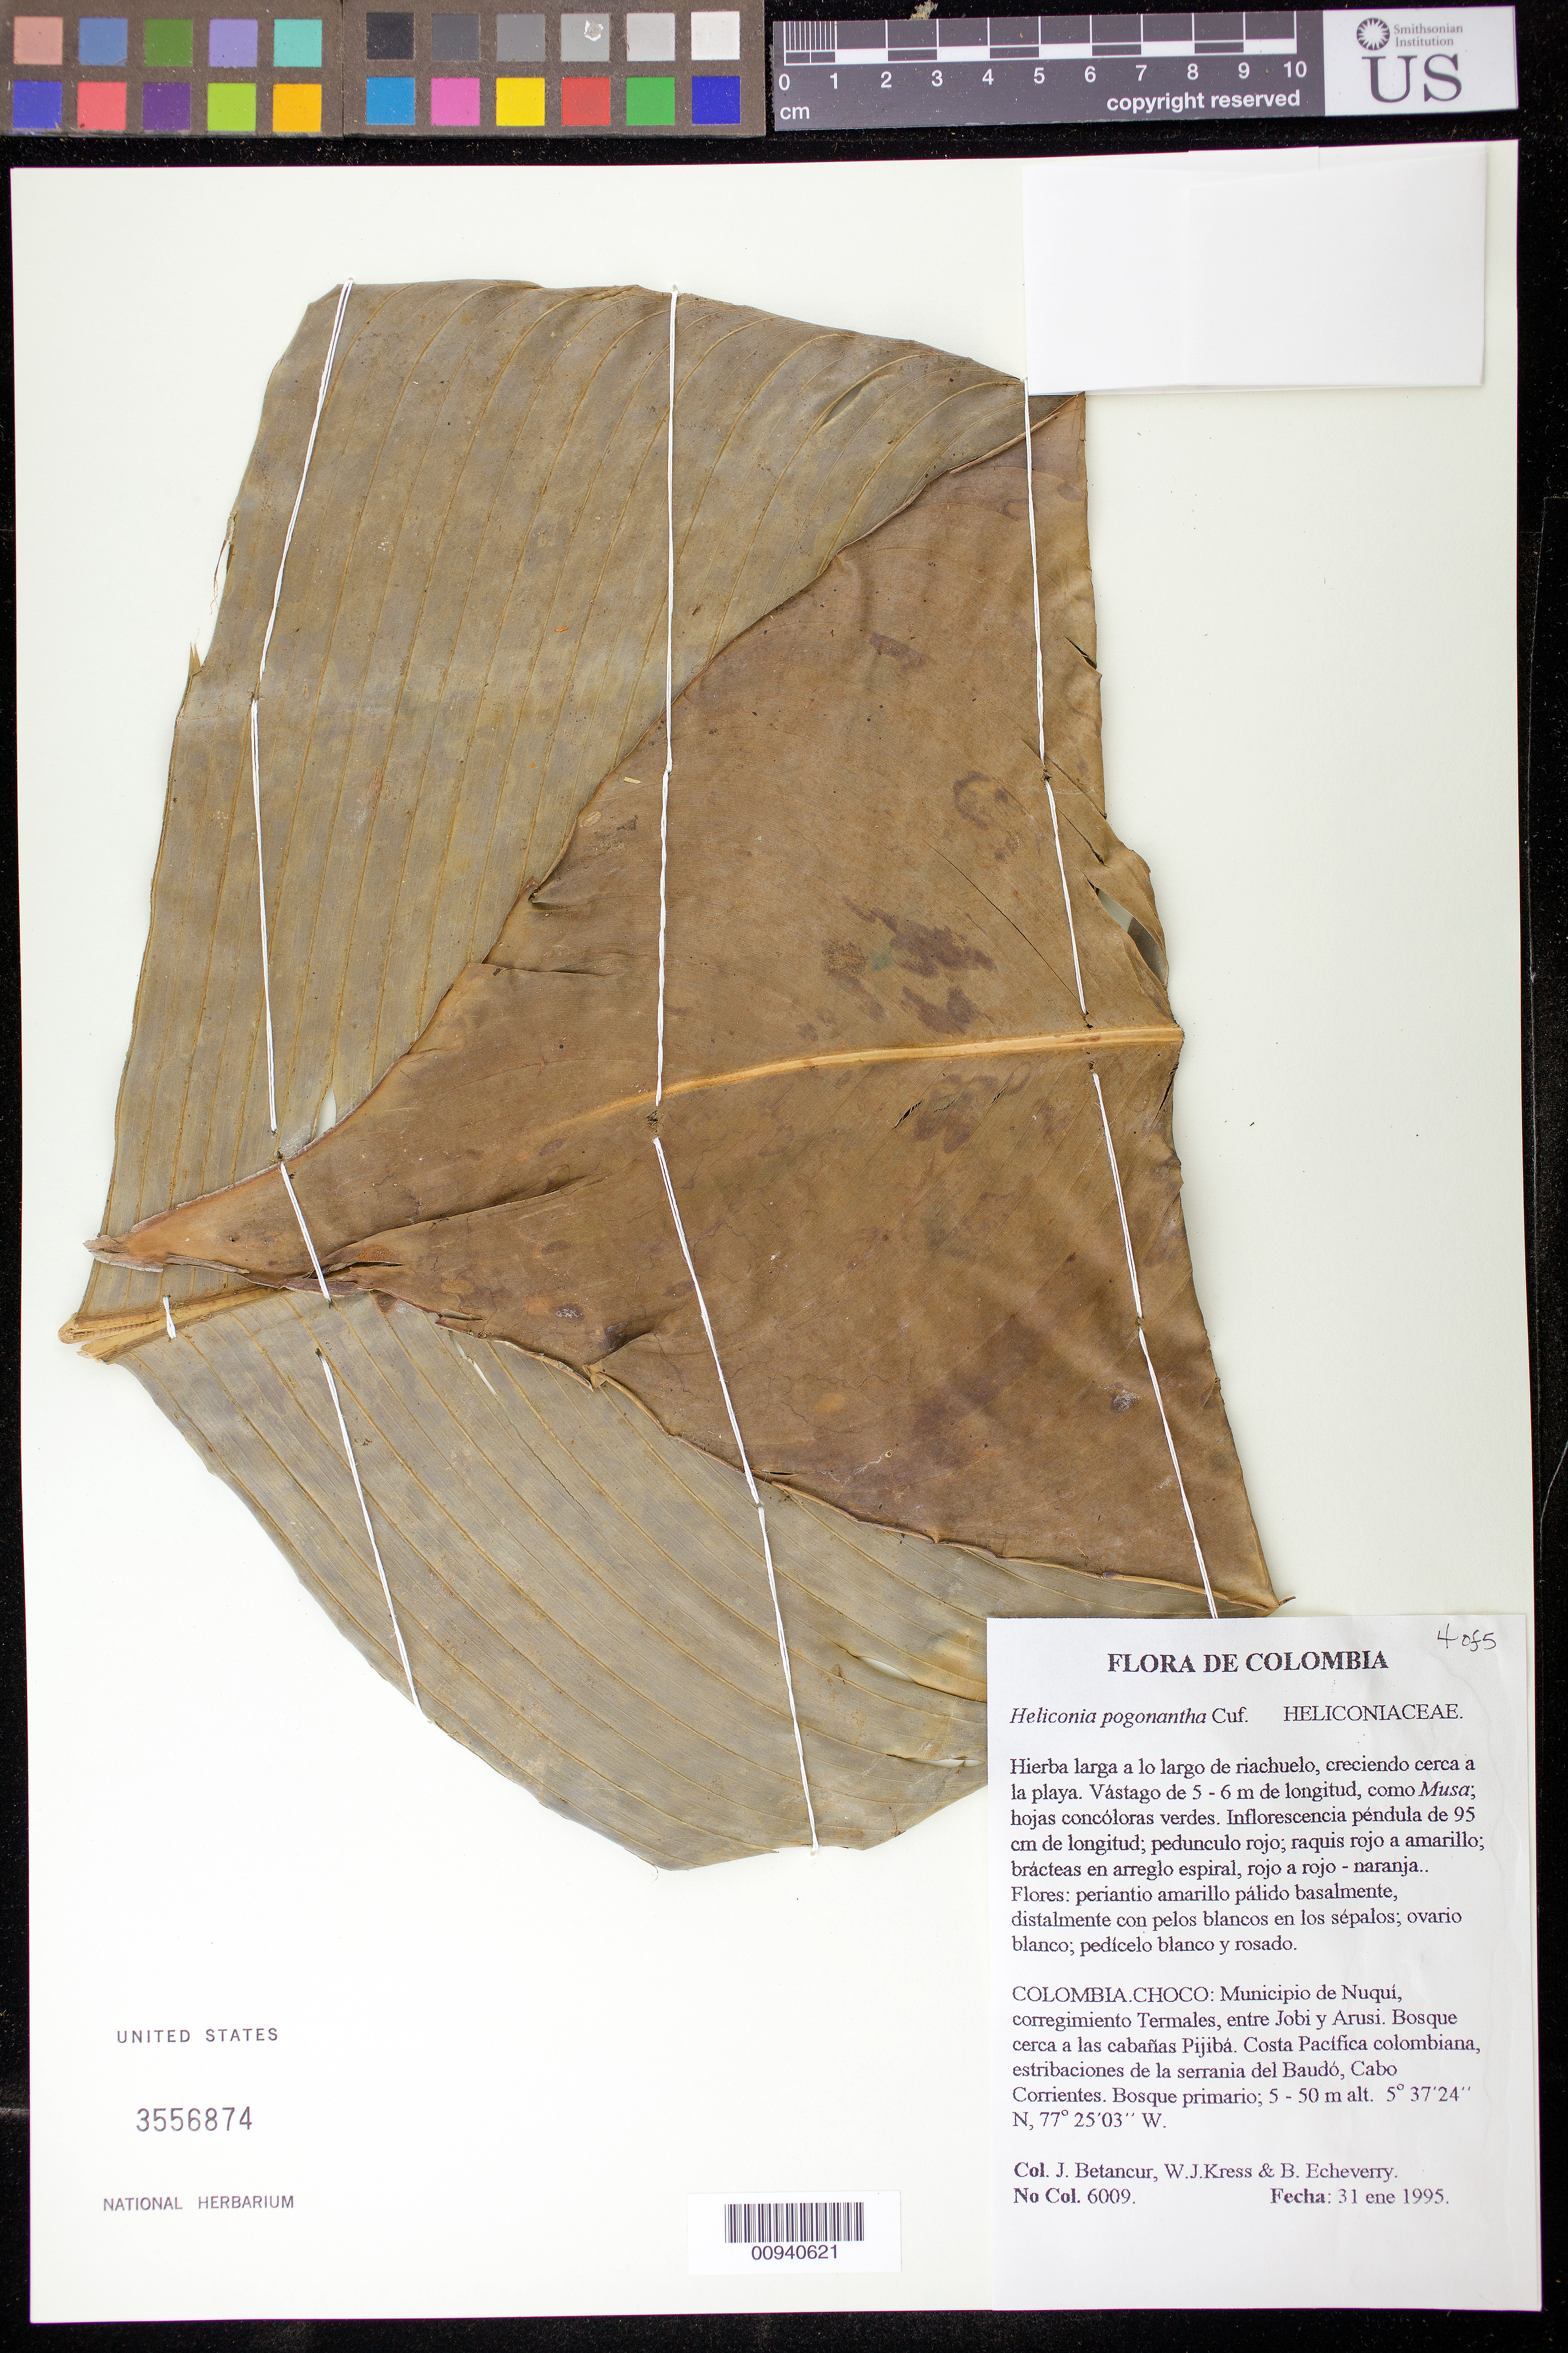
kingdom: Plantae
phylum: Tracheophyta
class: Liliopsida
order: Zingiberales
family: Heliconiaceae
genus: Heliconia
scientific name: Heliconia pogonantha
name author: Cufod.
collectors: J. C. Betancur, W. J. Kress & B. Echeverry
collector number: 6009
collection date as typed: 31 Jan 1995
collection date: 1995-01-31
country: Colombia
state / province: Chocó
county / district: Nuqui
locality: Cabanas Pijiba, between Jobi and Arusi.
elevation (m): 5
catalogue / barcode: US 3556874